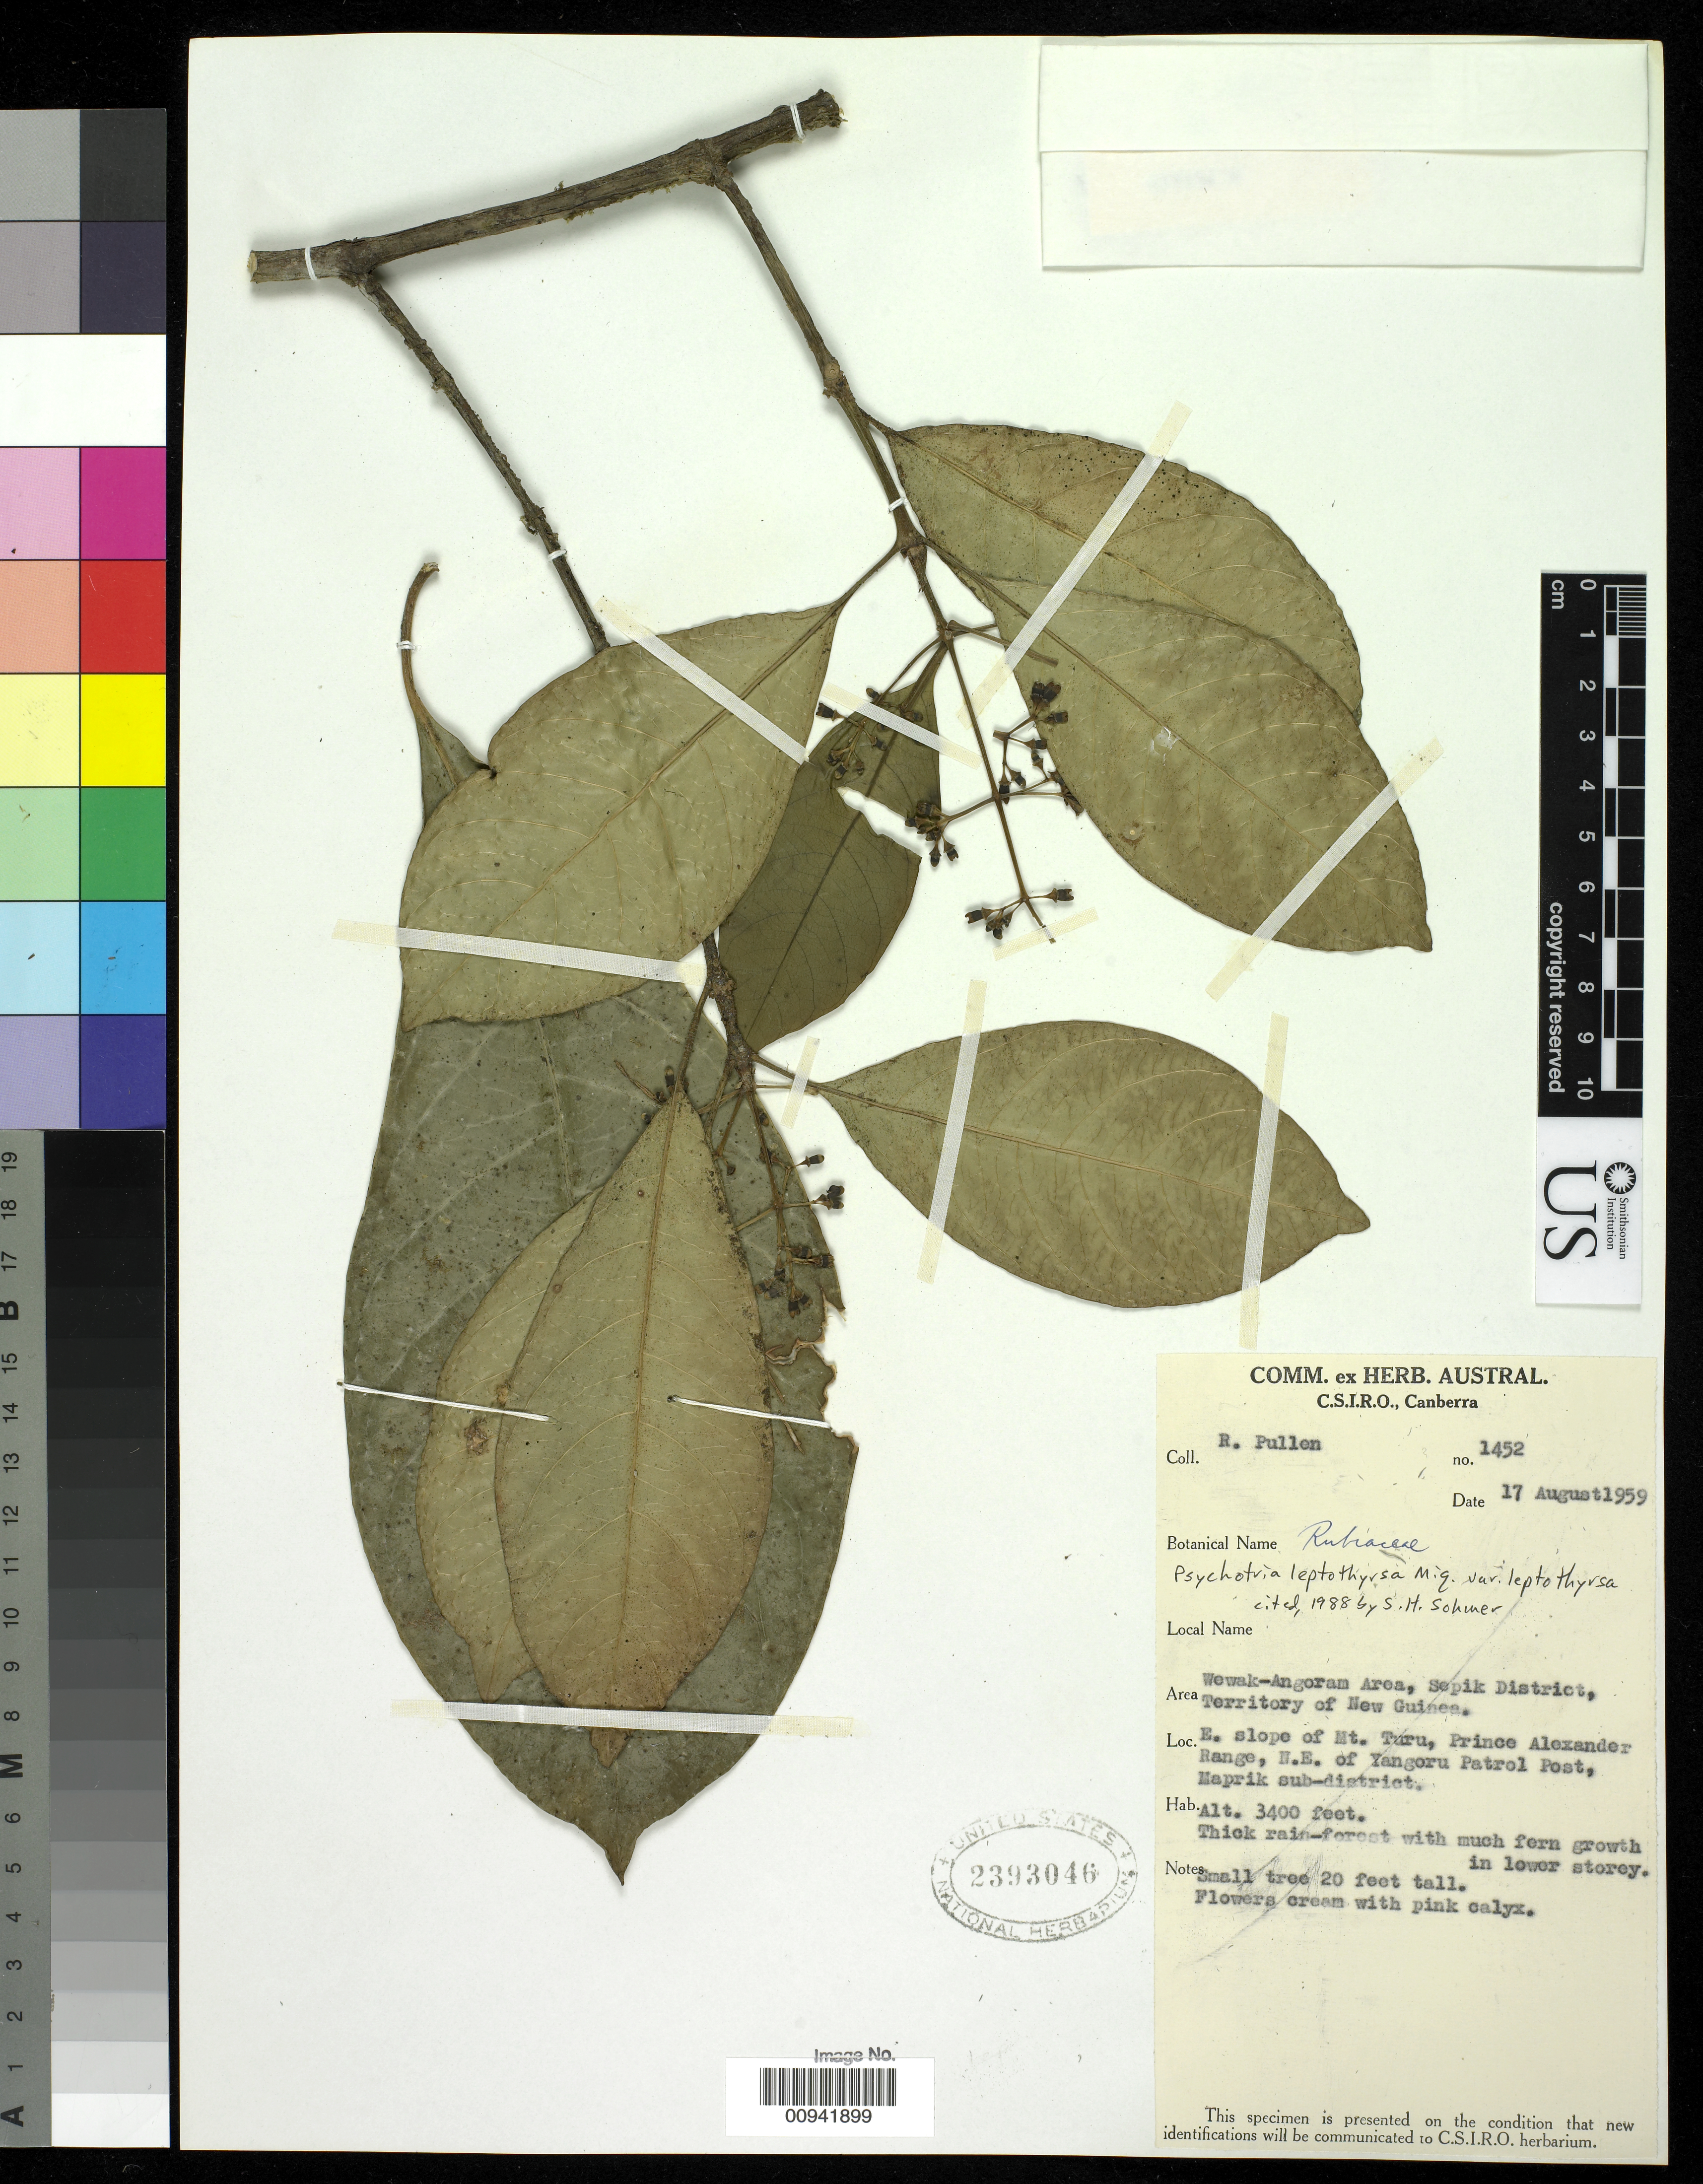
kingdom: Plantae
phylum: Tracheophyta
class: Magnoliopsida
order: Gentianales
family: Rubiaceae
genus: Psychotria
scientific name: Psychotria leptothyrsa var. leptothyrsa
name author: Miq.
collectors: R. Pullen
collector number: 1452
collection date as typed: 17 Aug 1959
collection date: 1959-08-17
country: Papua New Guinea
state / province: East Sepik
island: New Guinea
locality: Wewak-Angoram area, Sepik District; E. slope of Mt. Turu, Prince Alexander Range, NE of Yangoru Patrol Post, Maprik sub-district.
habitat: Thick rain-forest with much fern growth in lower storey.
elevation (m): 1036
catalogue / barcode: US 2393046